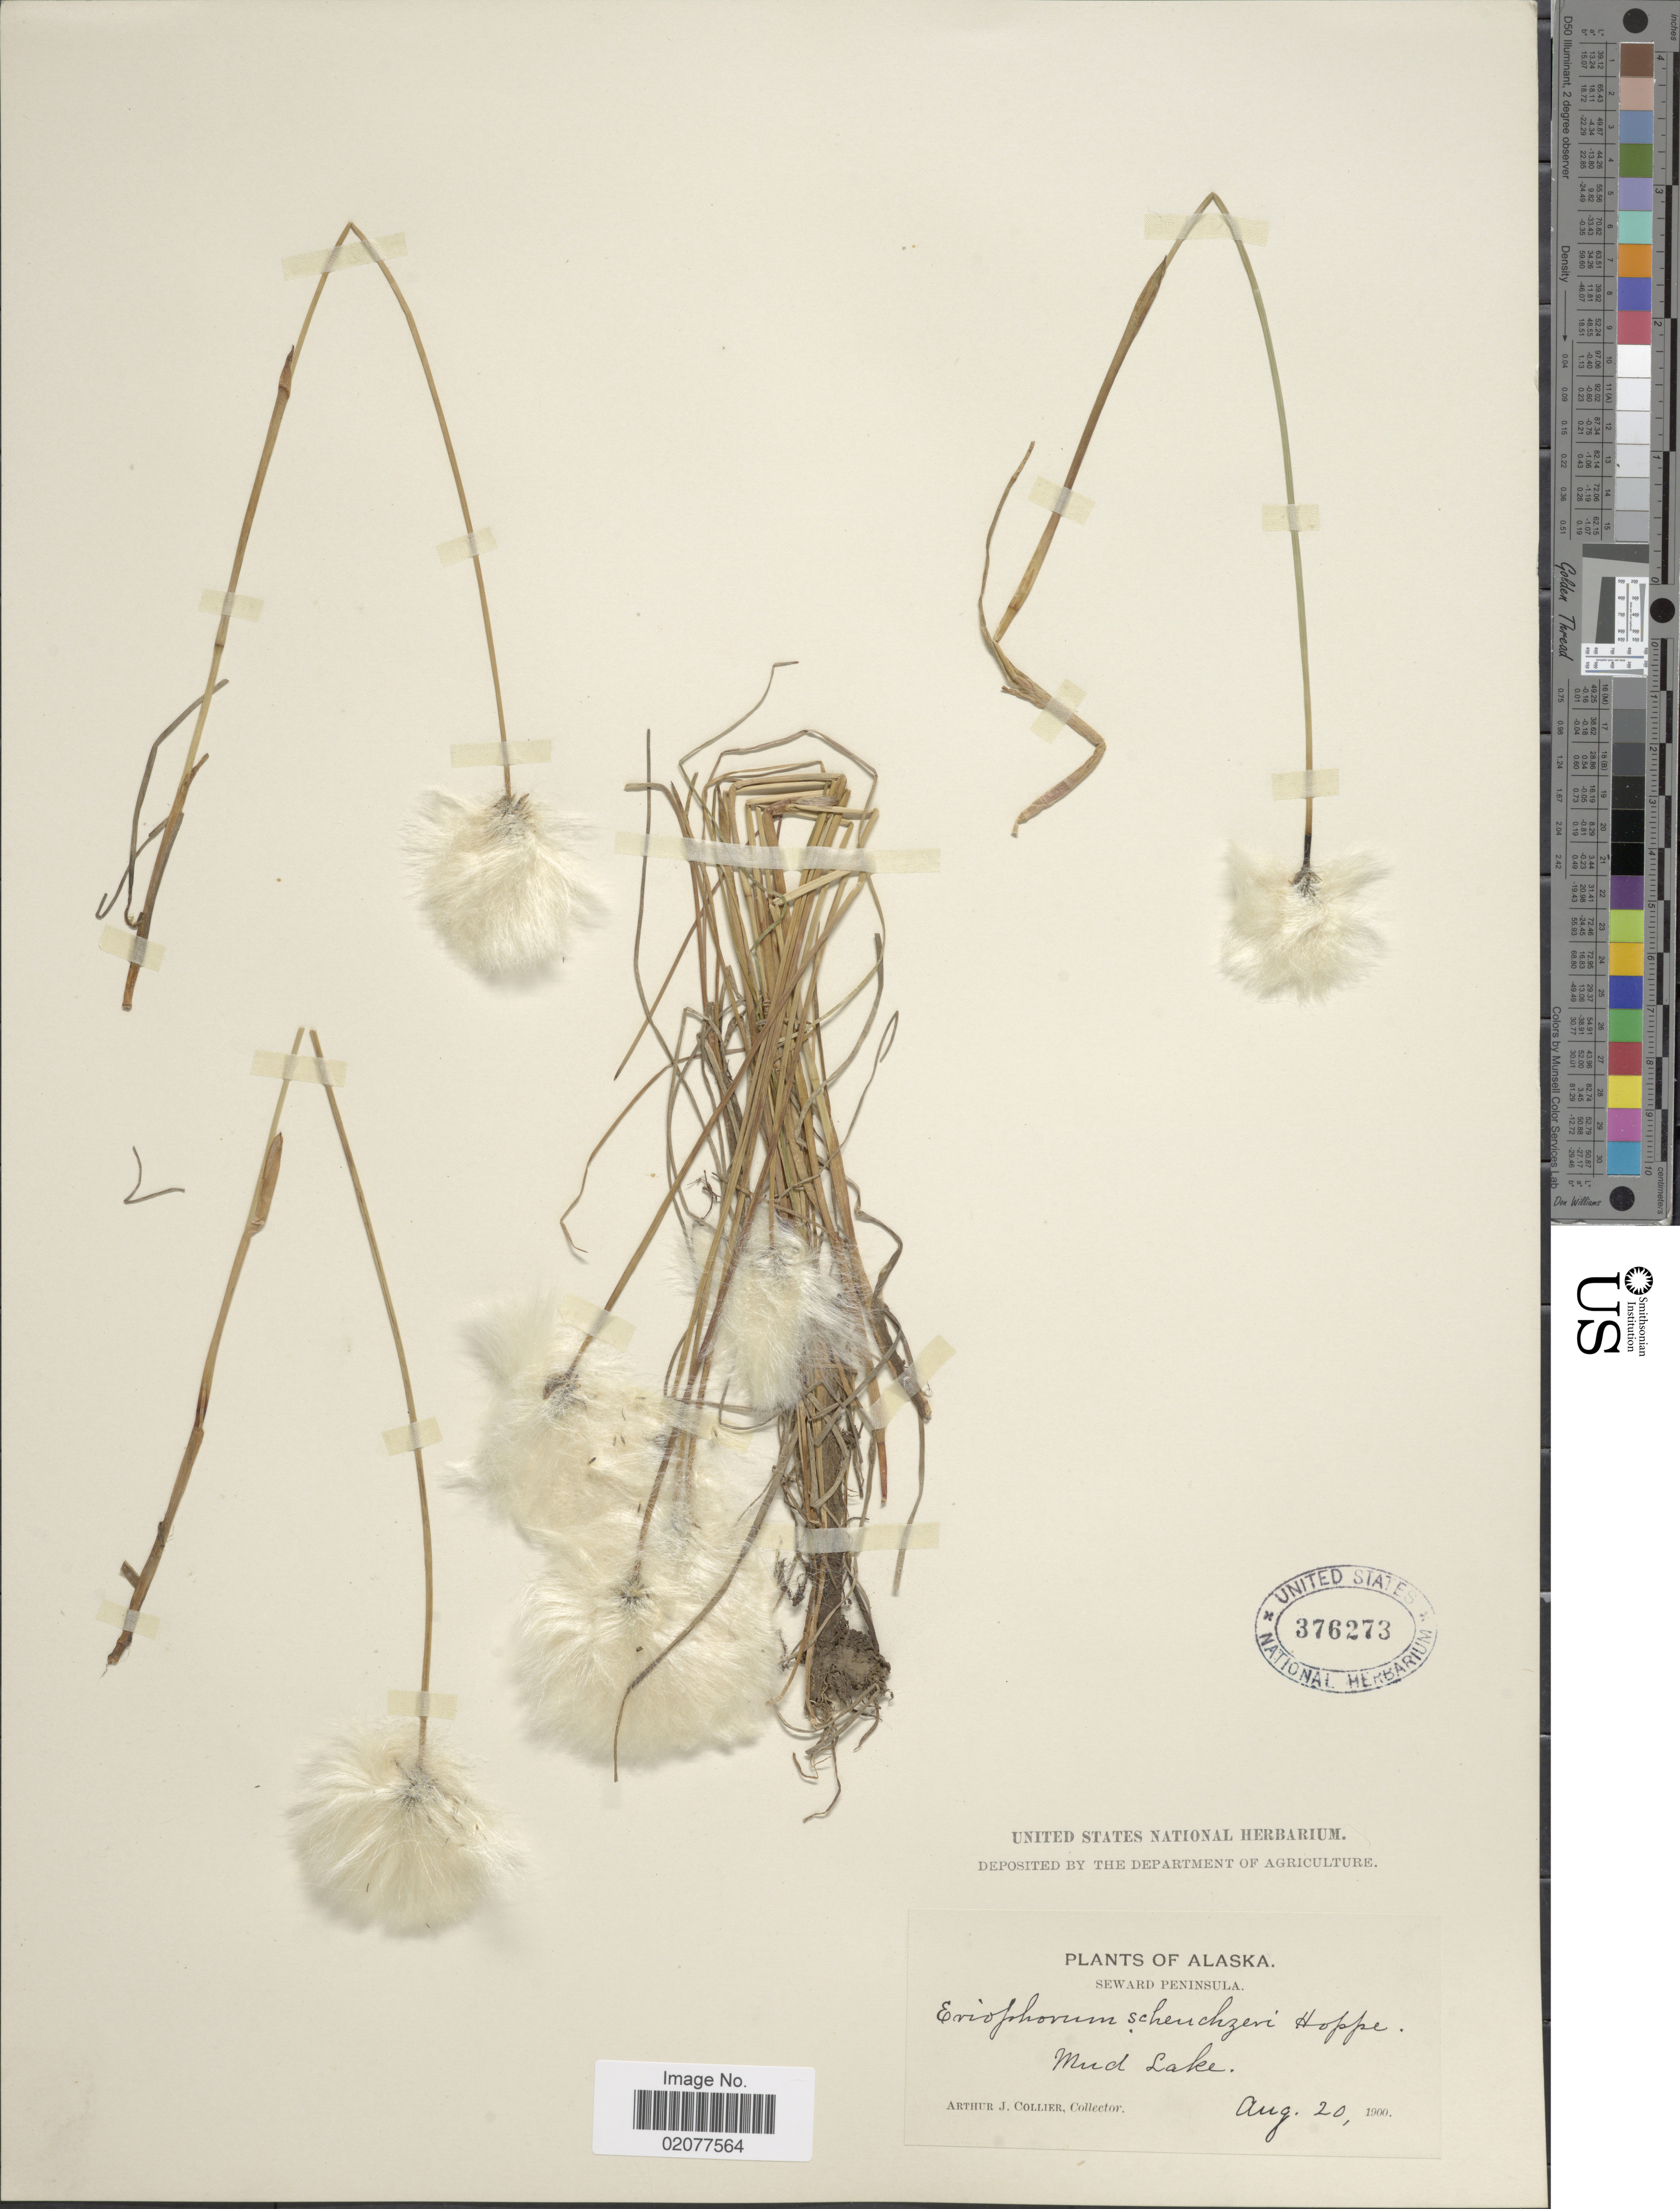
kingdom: Plantae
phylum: Tracheophyta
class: Liliopsida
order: Poales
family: Cyperaceae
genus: Eriophorum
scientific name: Eriophorum scheuchzeri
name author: Hoppe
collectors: A. Collier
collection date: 1900-08-20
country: United States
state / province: Alaska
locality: Alaska, Seward Peninsula Mud Lake.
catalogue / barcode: US 376273